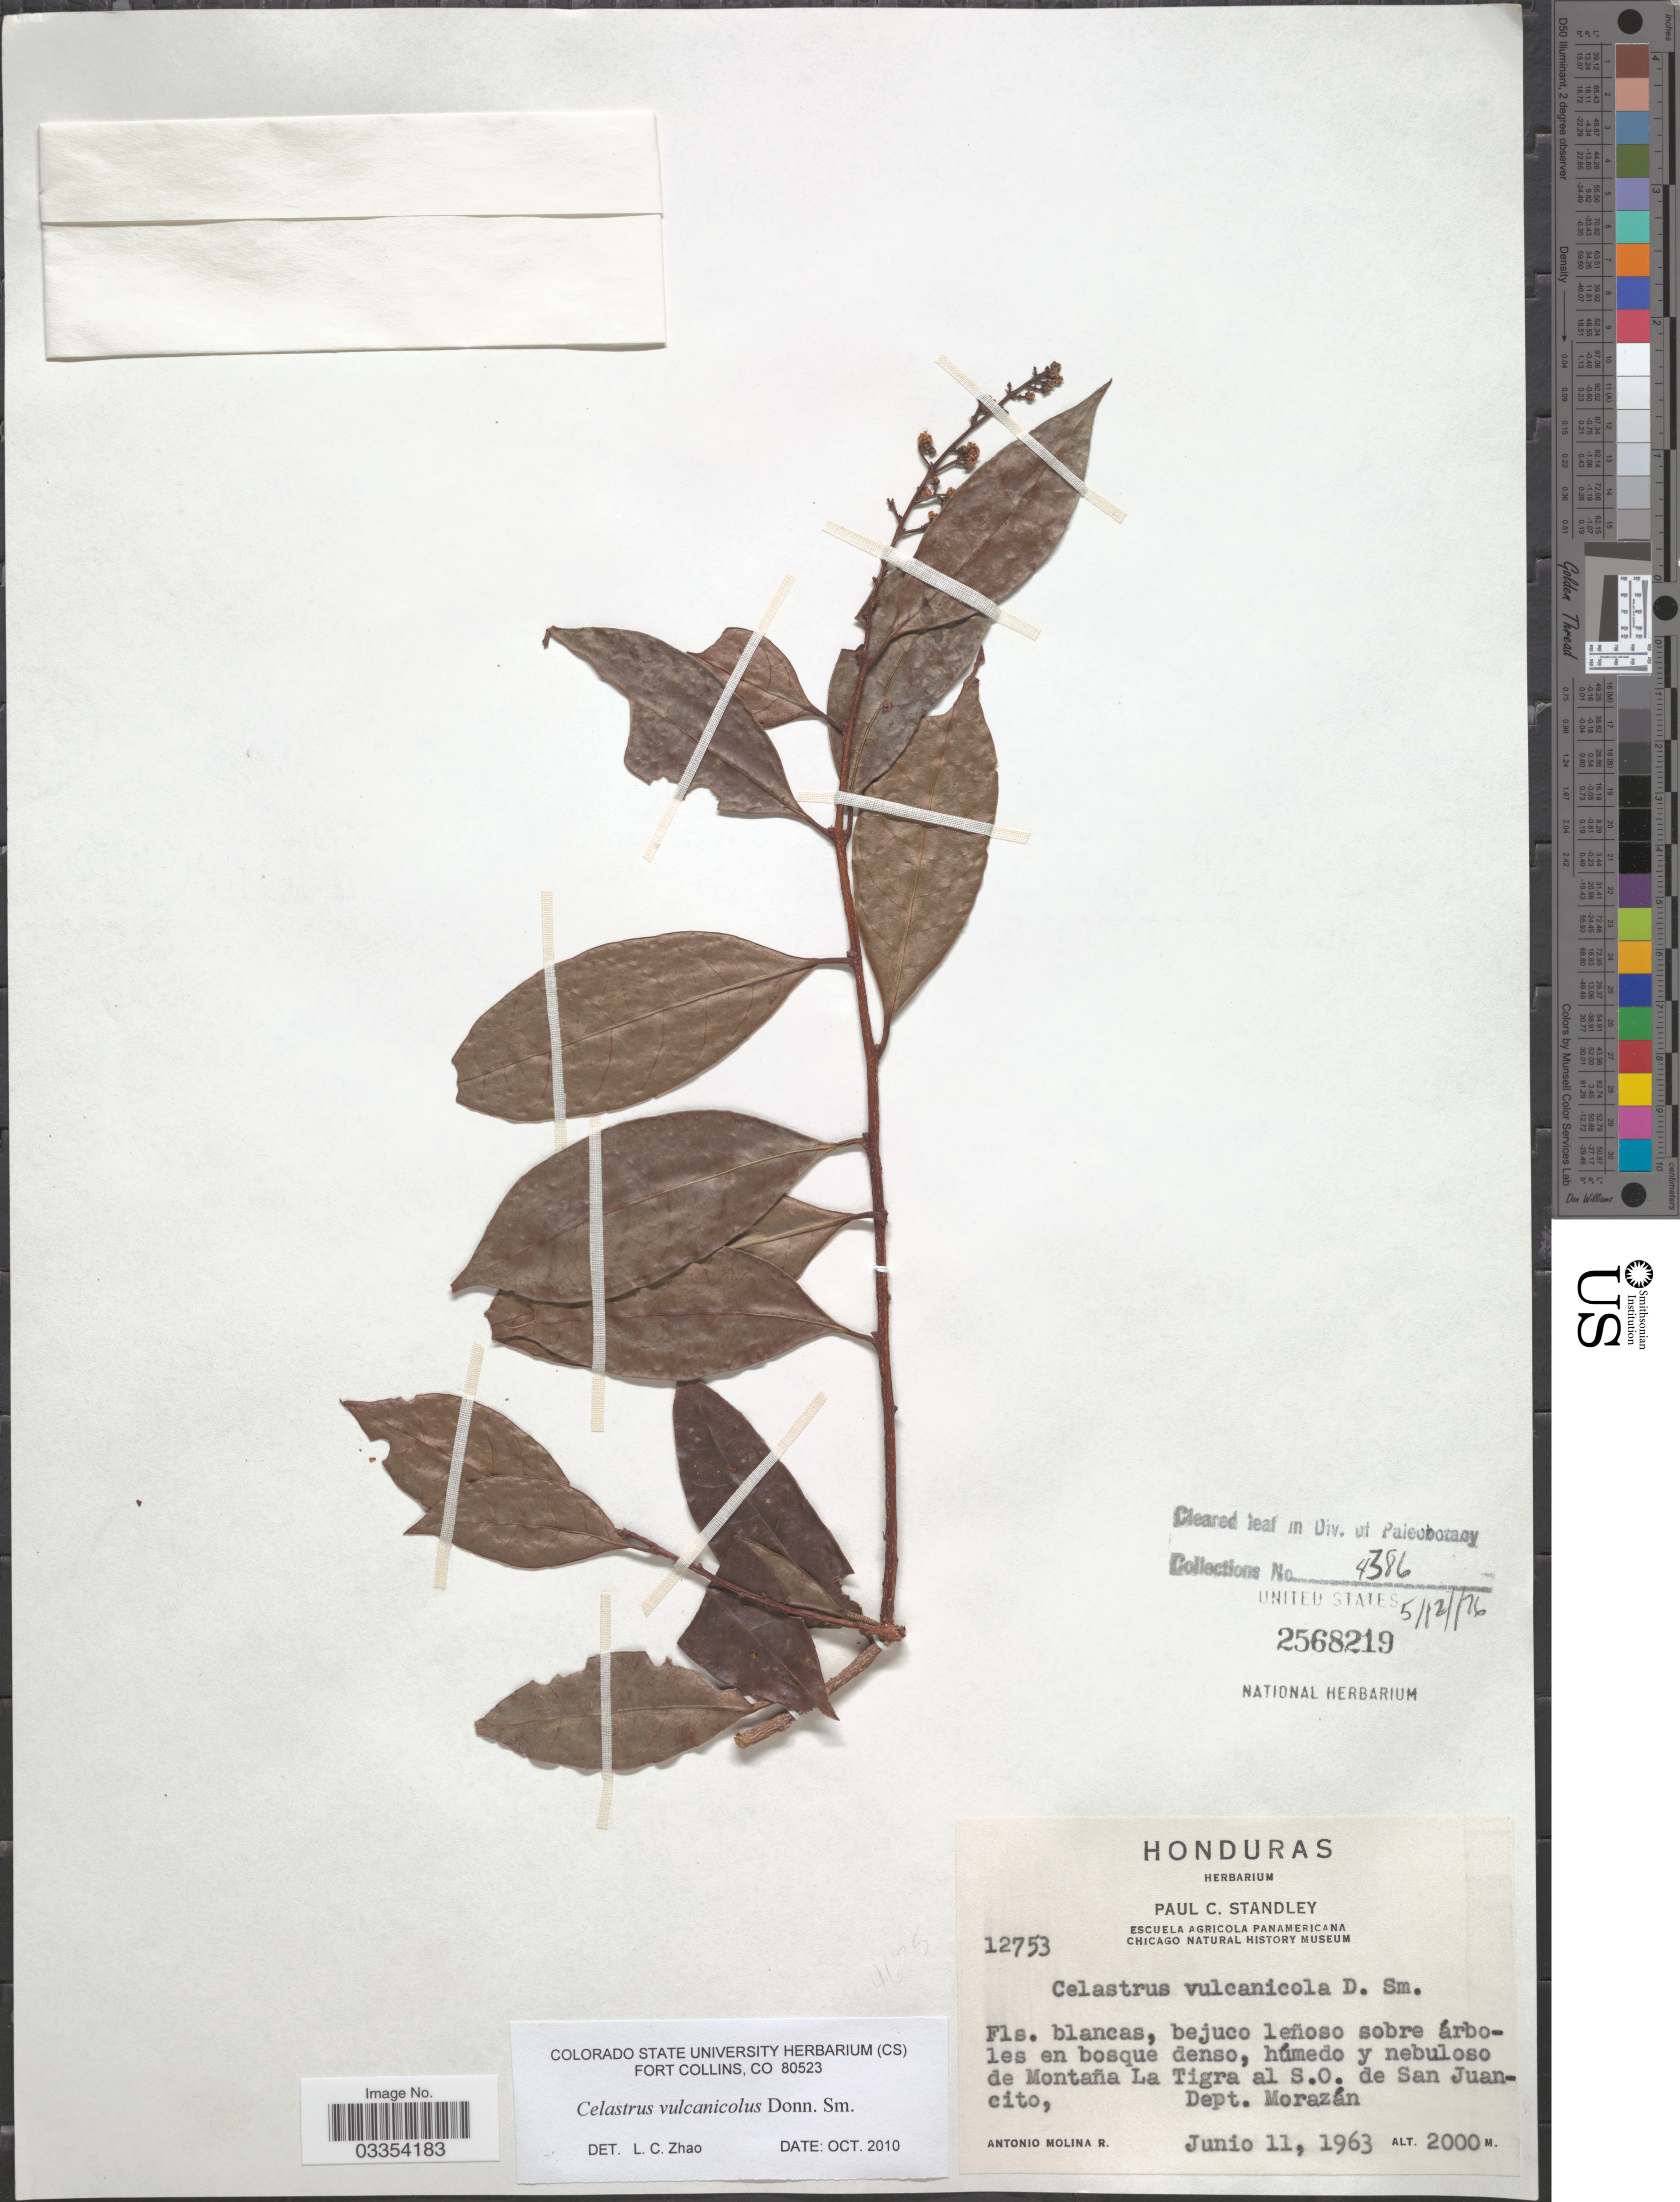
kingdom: Plantae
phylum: Tracheophyta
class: Magnoliopsida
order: Celastrales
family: Celastraceae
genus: Celastrus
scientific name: Celastrus vulcanicola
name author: Donn. Sm.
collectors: A. Molina R.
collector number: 12753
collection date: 1963-06-11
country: Honduras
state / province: Fco. Morazán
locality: Húmedo y nebuloso de Montaña La Tigra al S.O. de San Juancito, Dept. Morazán.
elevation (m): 2000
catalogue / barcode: US 2568219